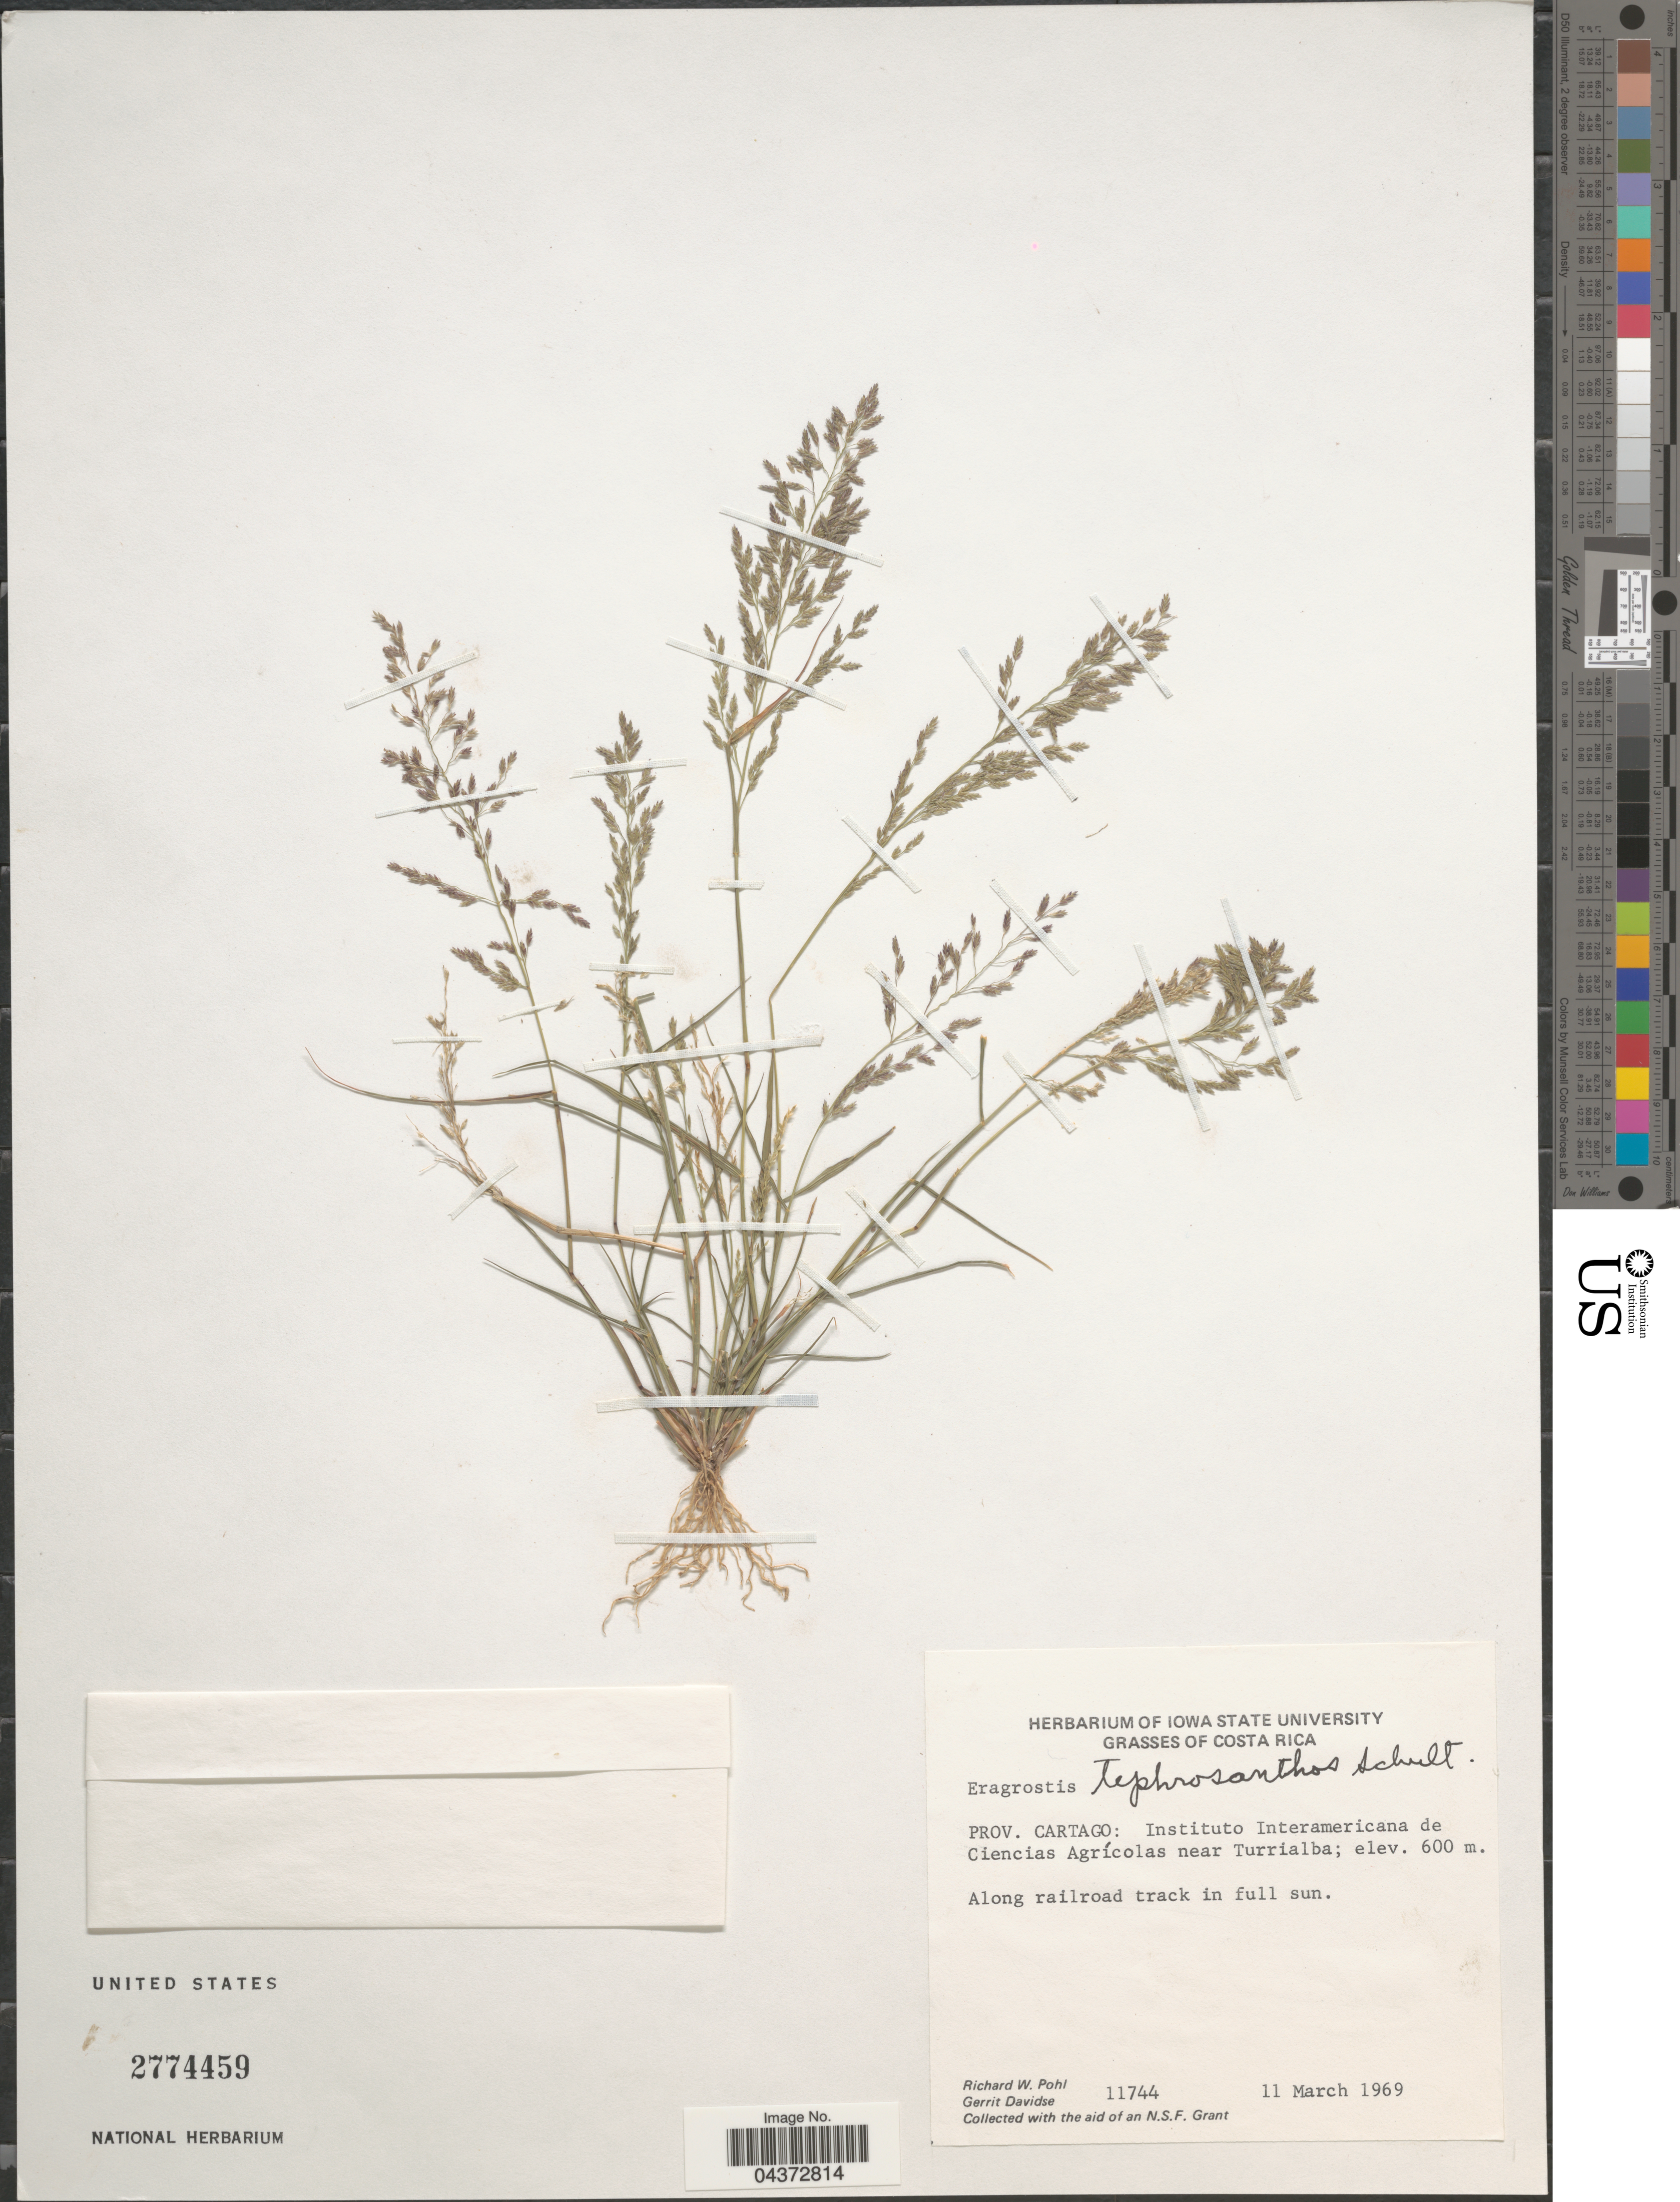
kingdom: Plantae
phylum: Tracheophyta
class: Liliopsida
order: Poales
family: Poaceae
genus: Eragrostis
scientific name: Eragrostis pectinacea var. miserrima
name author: (E. Fourn.) Reeder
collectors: R. W. Pohl & G. Davidse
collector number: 11744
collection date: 1969-03-11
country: Costa Rica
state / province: Cartago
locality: Instituto Interamericana de Ciencias Agrícolas near Turrialba. Along railroad track.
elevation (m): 600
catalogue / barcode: US 2774459